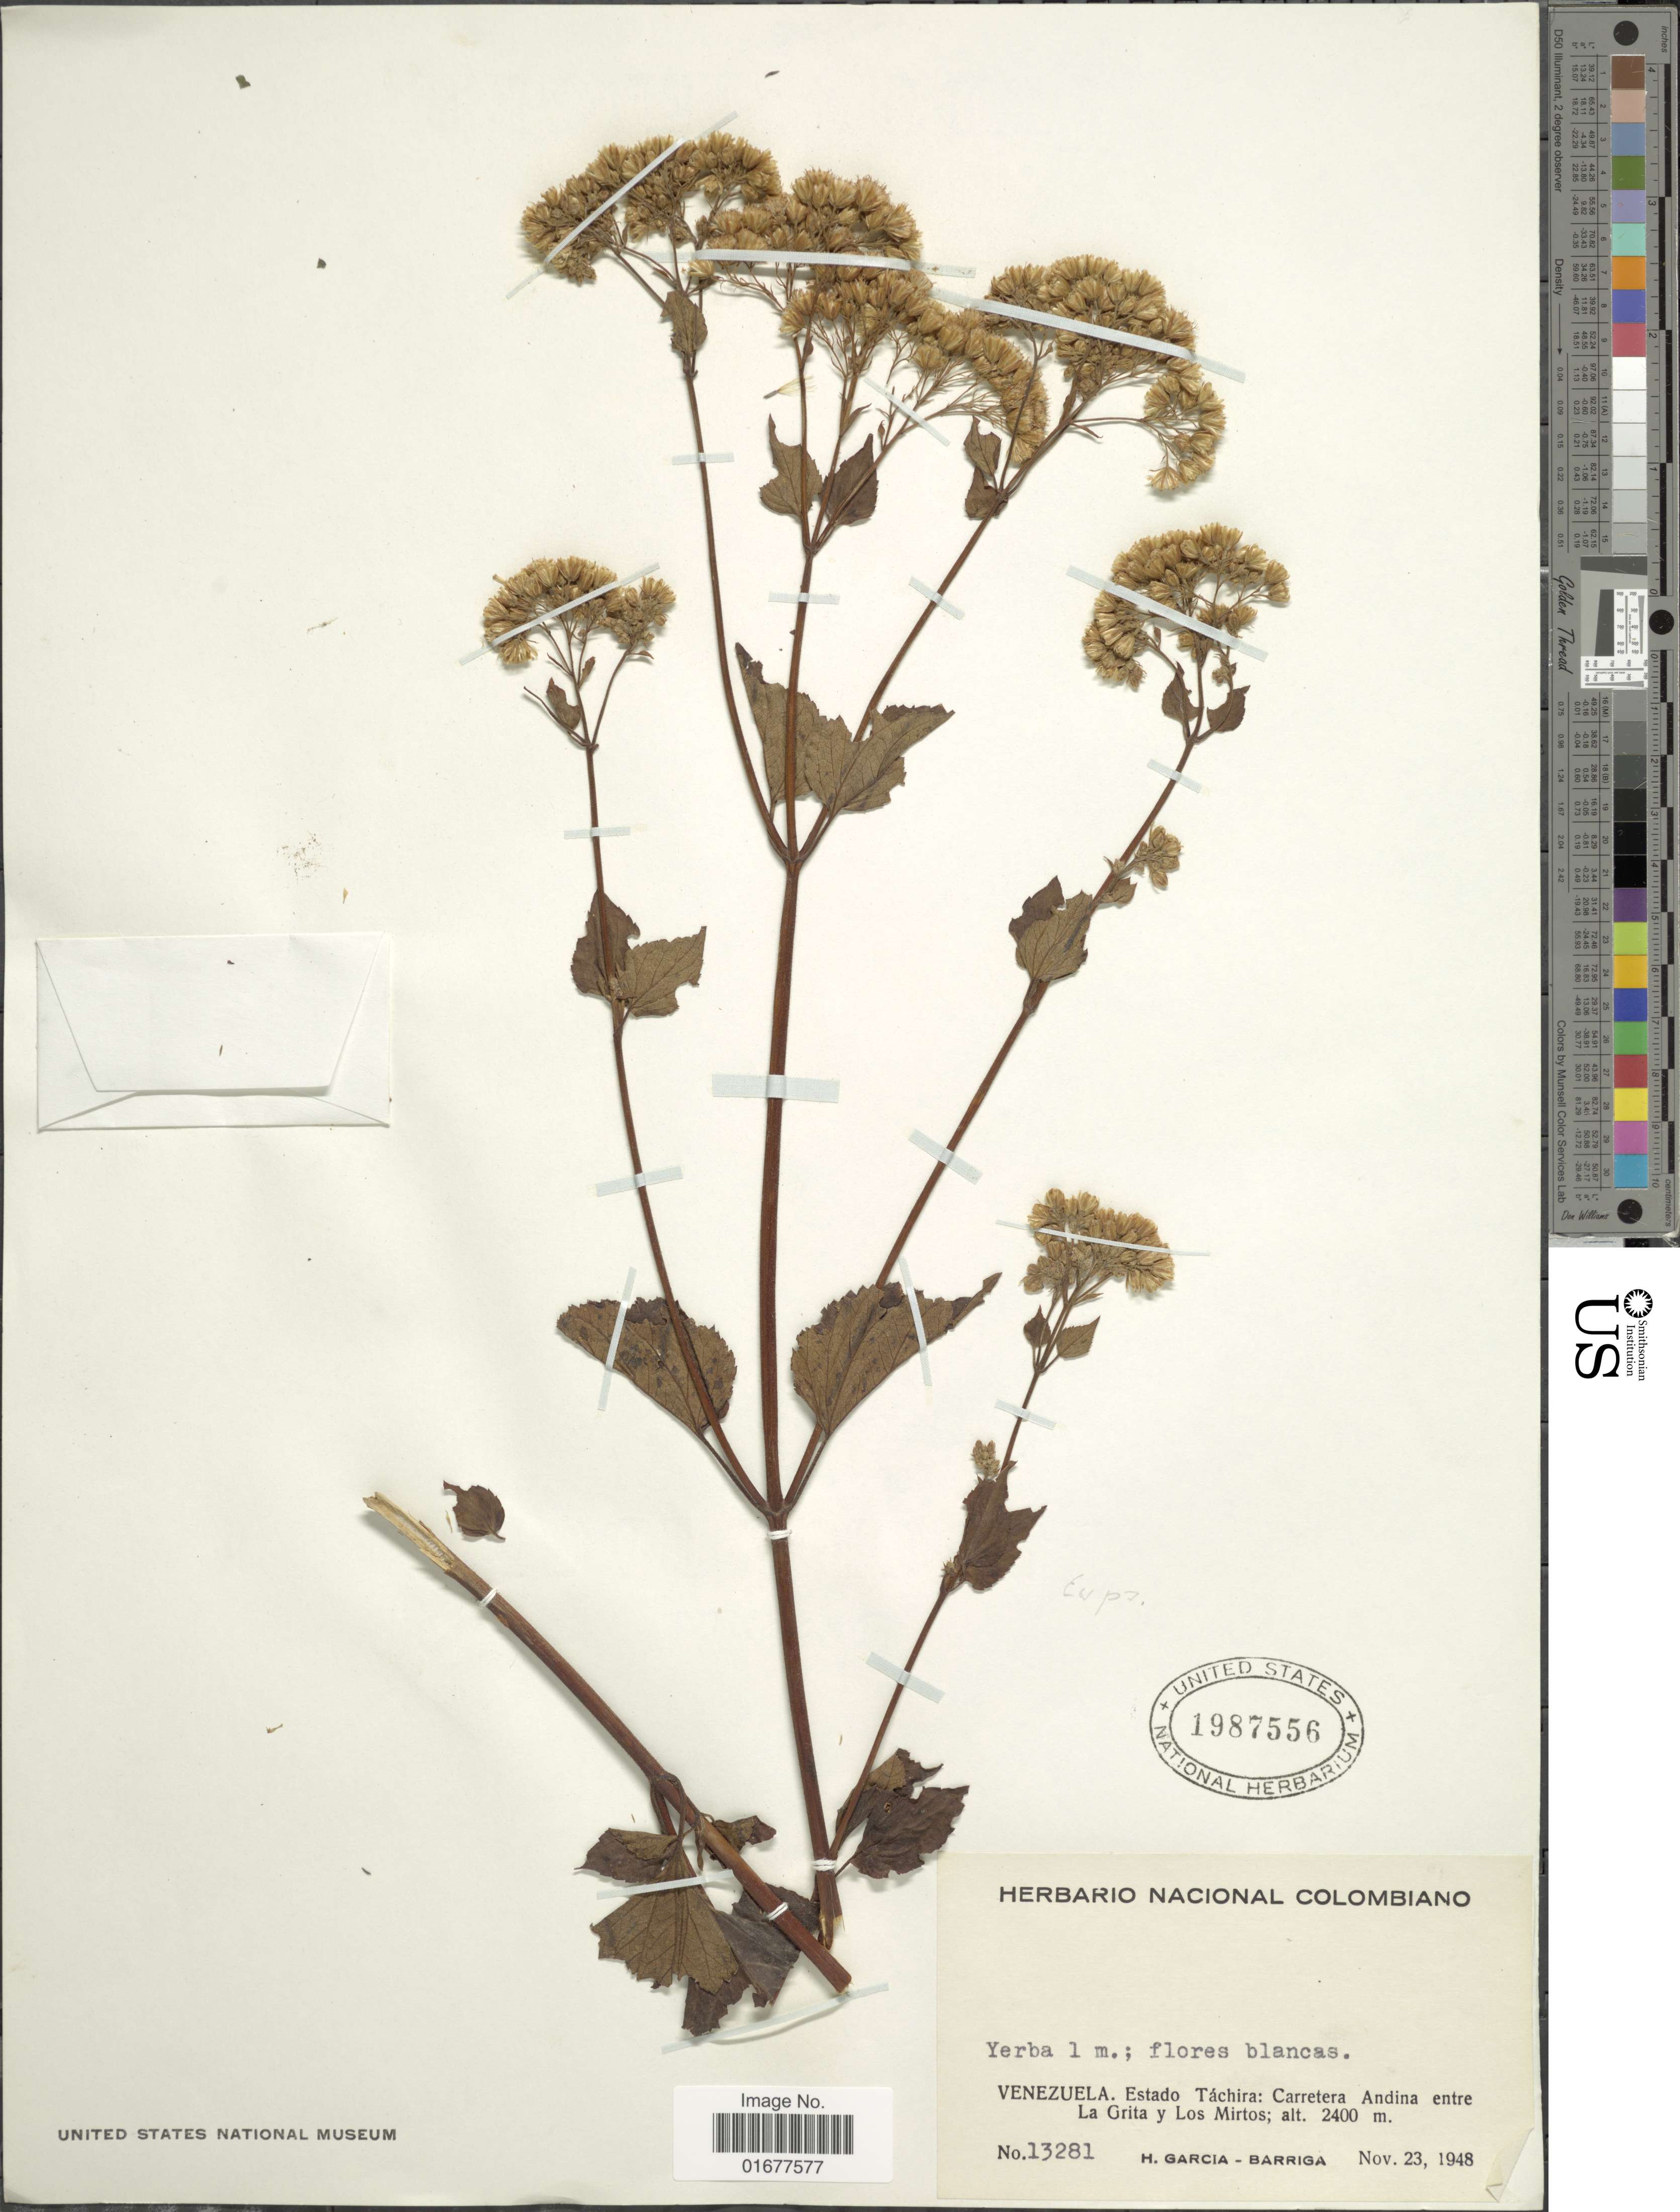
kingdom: Plantae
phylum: Tracheophyta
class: Magnoliopsida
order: Asterales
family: Asteraceae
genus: Ageratina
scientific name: Ageratina sodiroi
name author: (Hieron.) R.M. King & H. Rob.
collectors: H. García Barriga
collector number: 13281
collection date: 1948-11-23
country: Venezuela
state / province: Tachira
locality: Carretera andina entre La Grita y Los Mirtos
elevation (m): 2400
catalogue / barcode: US 1987556